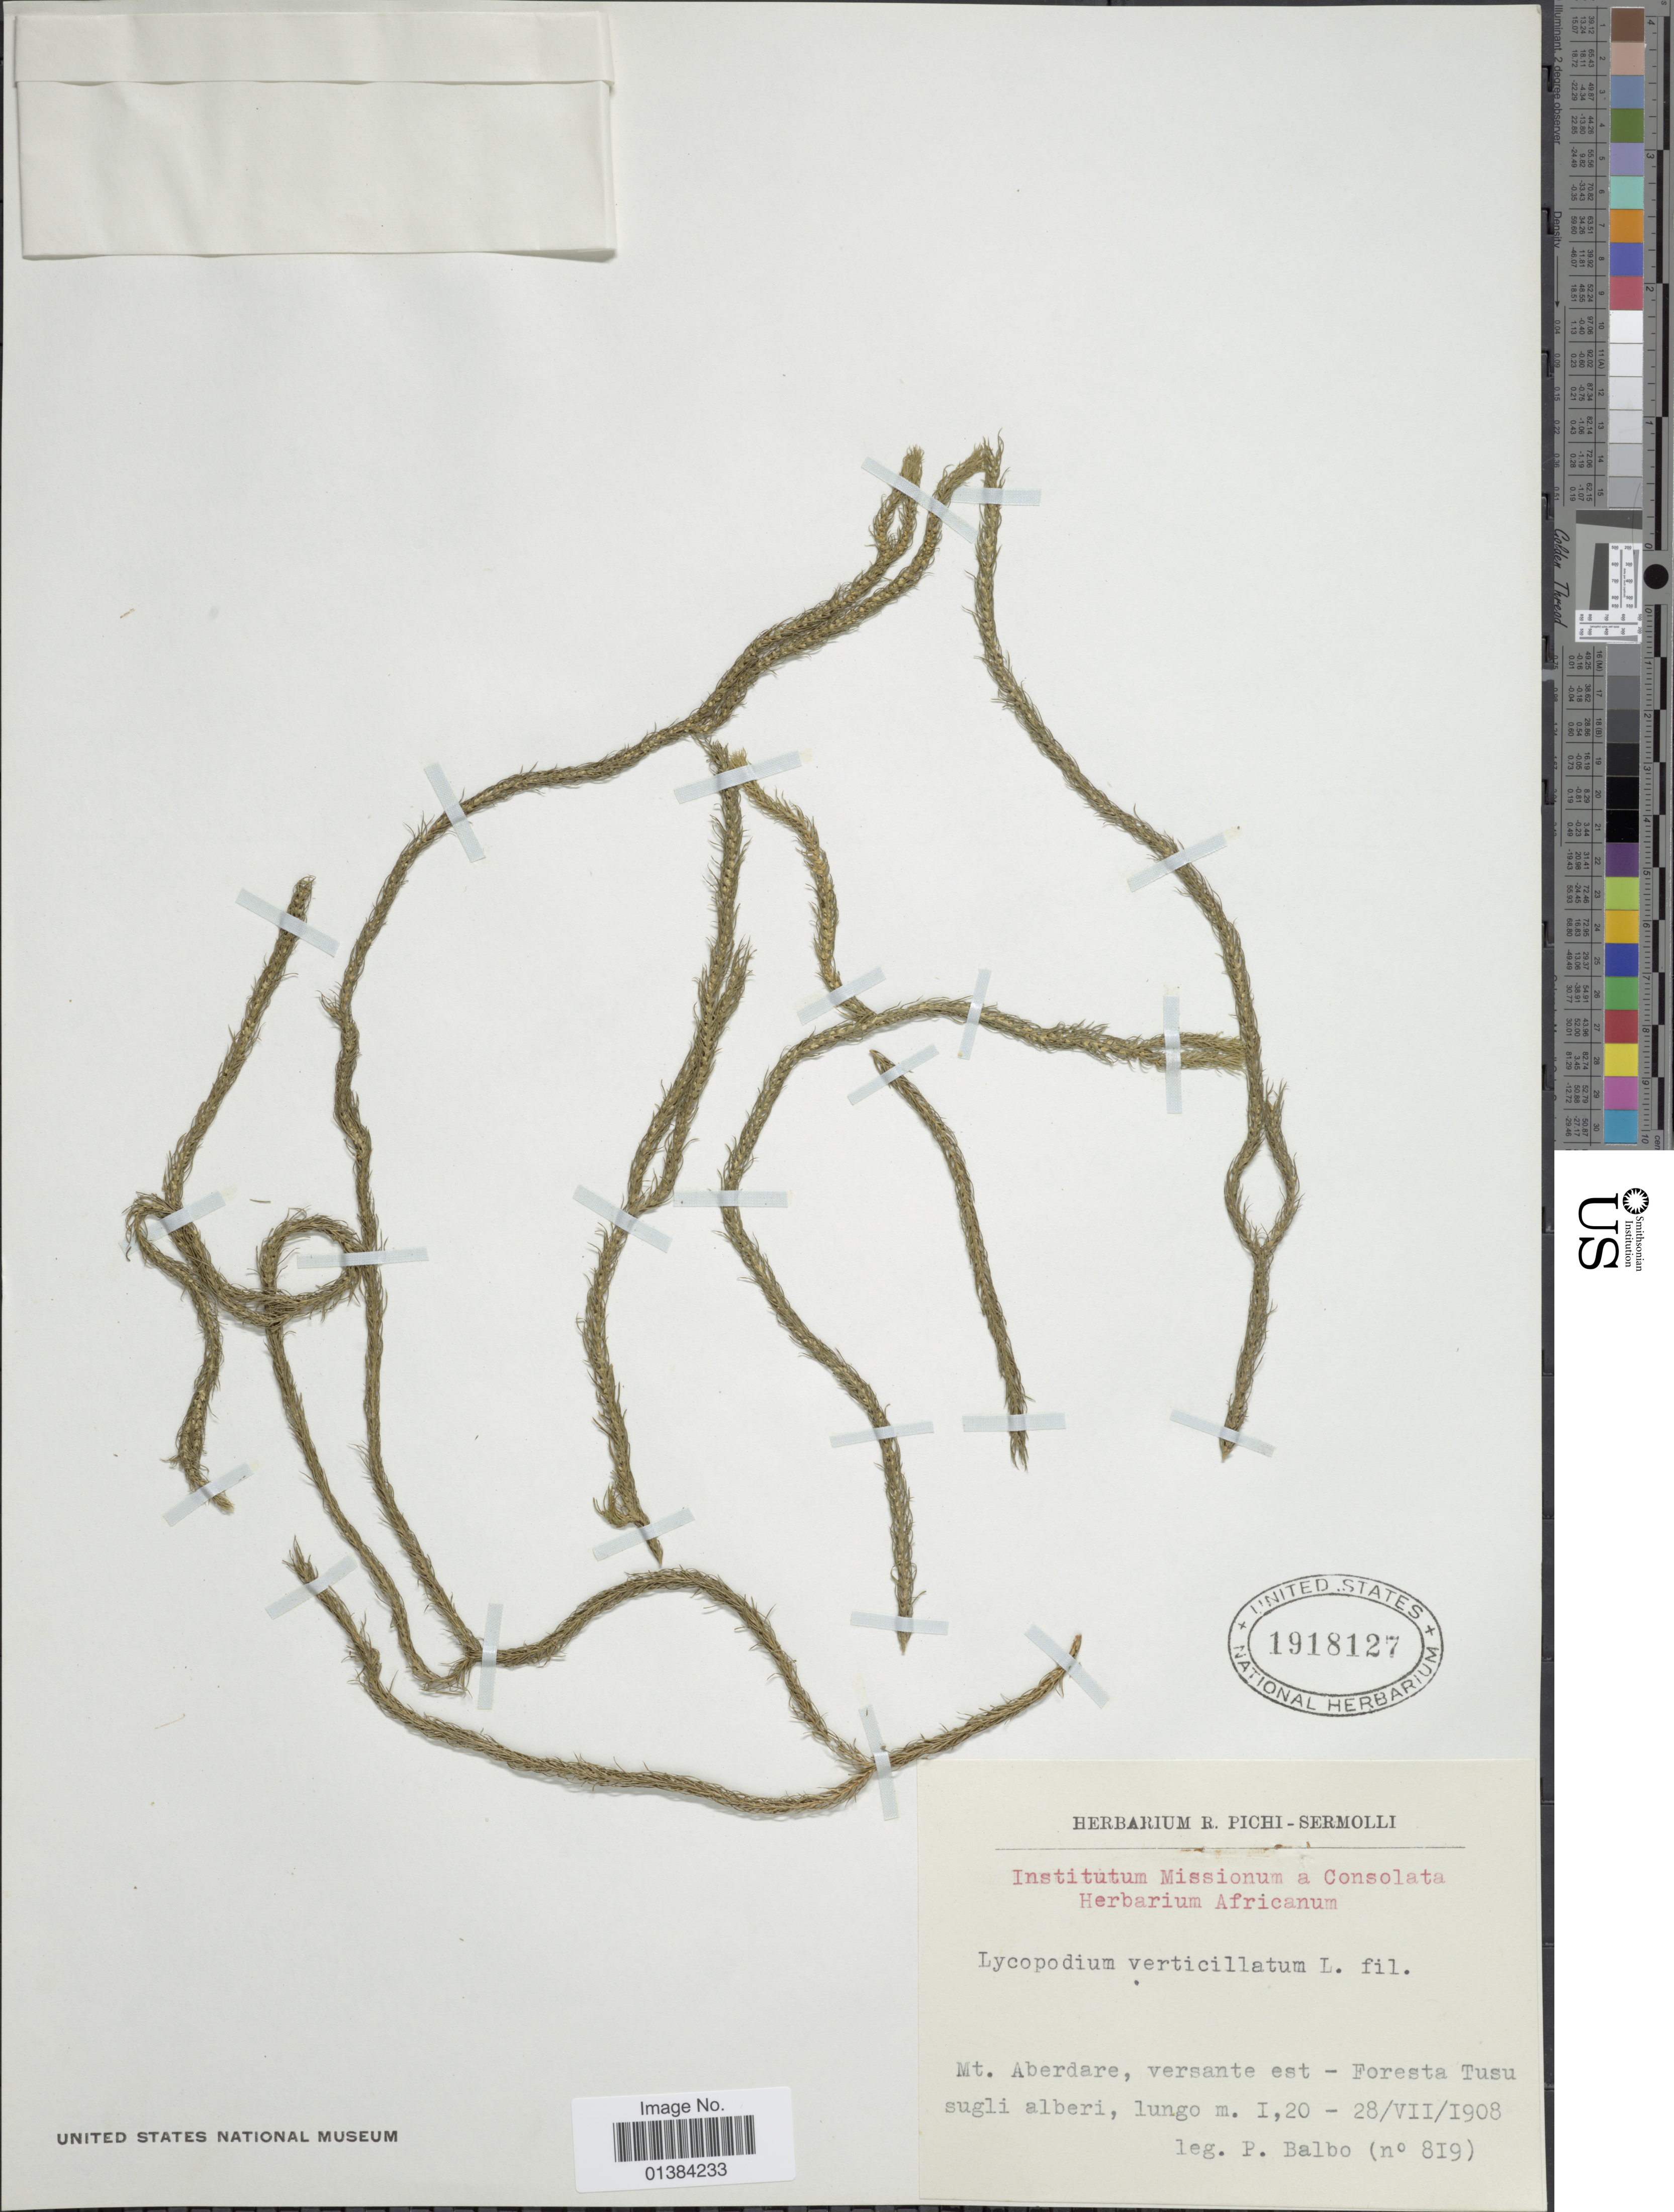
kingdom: Plantae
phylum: Tracheophyta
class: Lycopodiopsida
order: Lycopodiales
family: Lycopodiaceae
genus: Phlegmariurus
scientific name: Phlegmariurus verticillatus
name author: (L. f.) A. R. Field & Testo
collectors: P. Balbo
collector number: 819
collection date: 1908-07-28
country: Kenya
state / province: Murang'a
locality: Mt. Aberdare, Versante Est.- Foresta Tusu sugli alberi.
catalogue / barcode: US 1918127